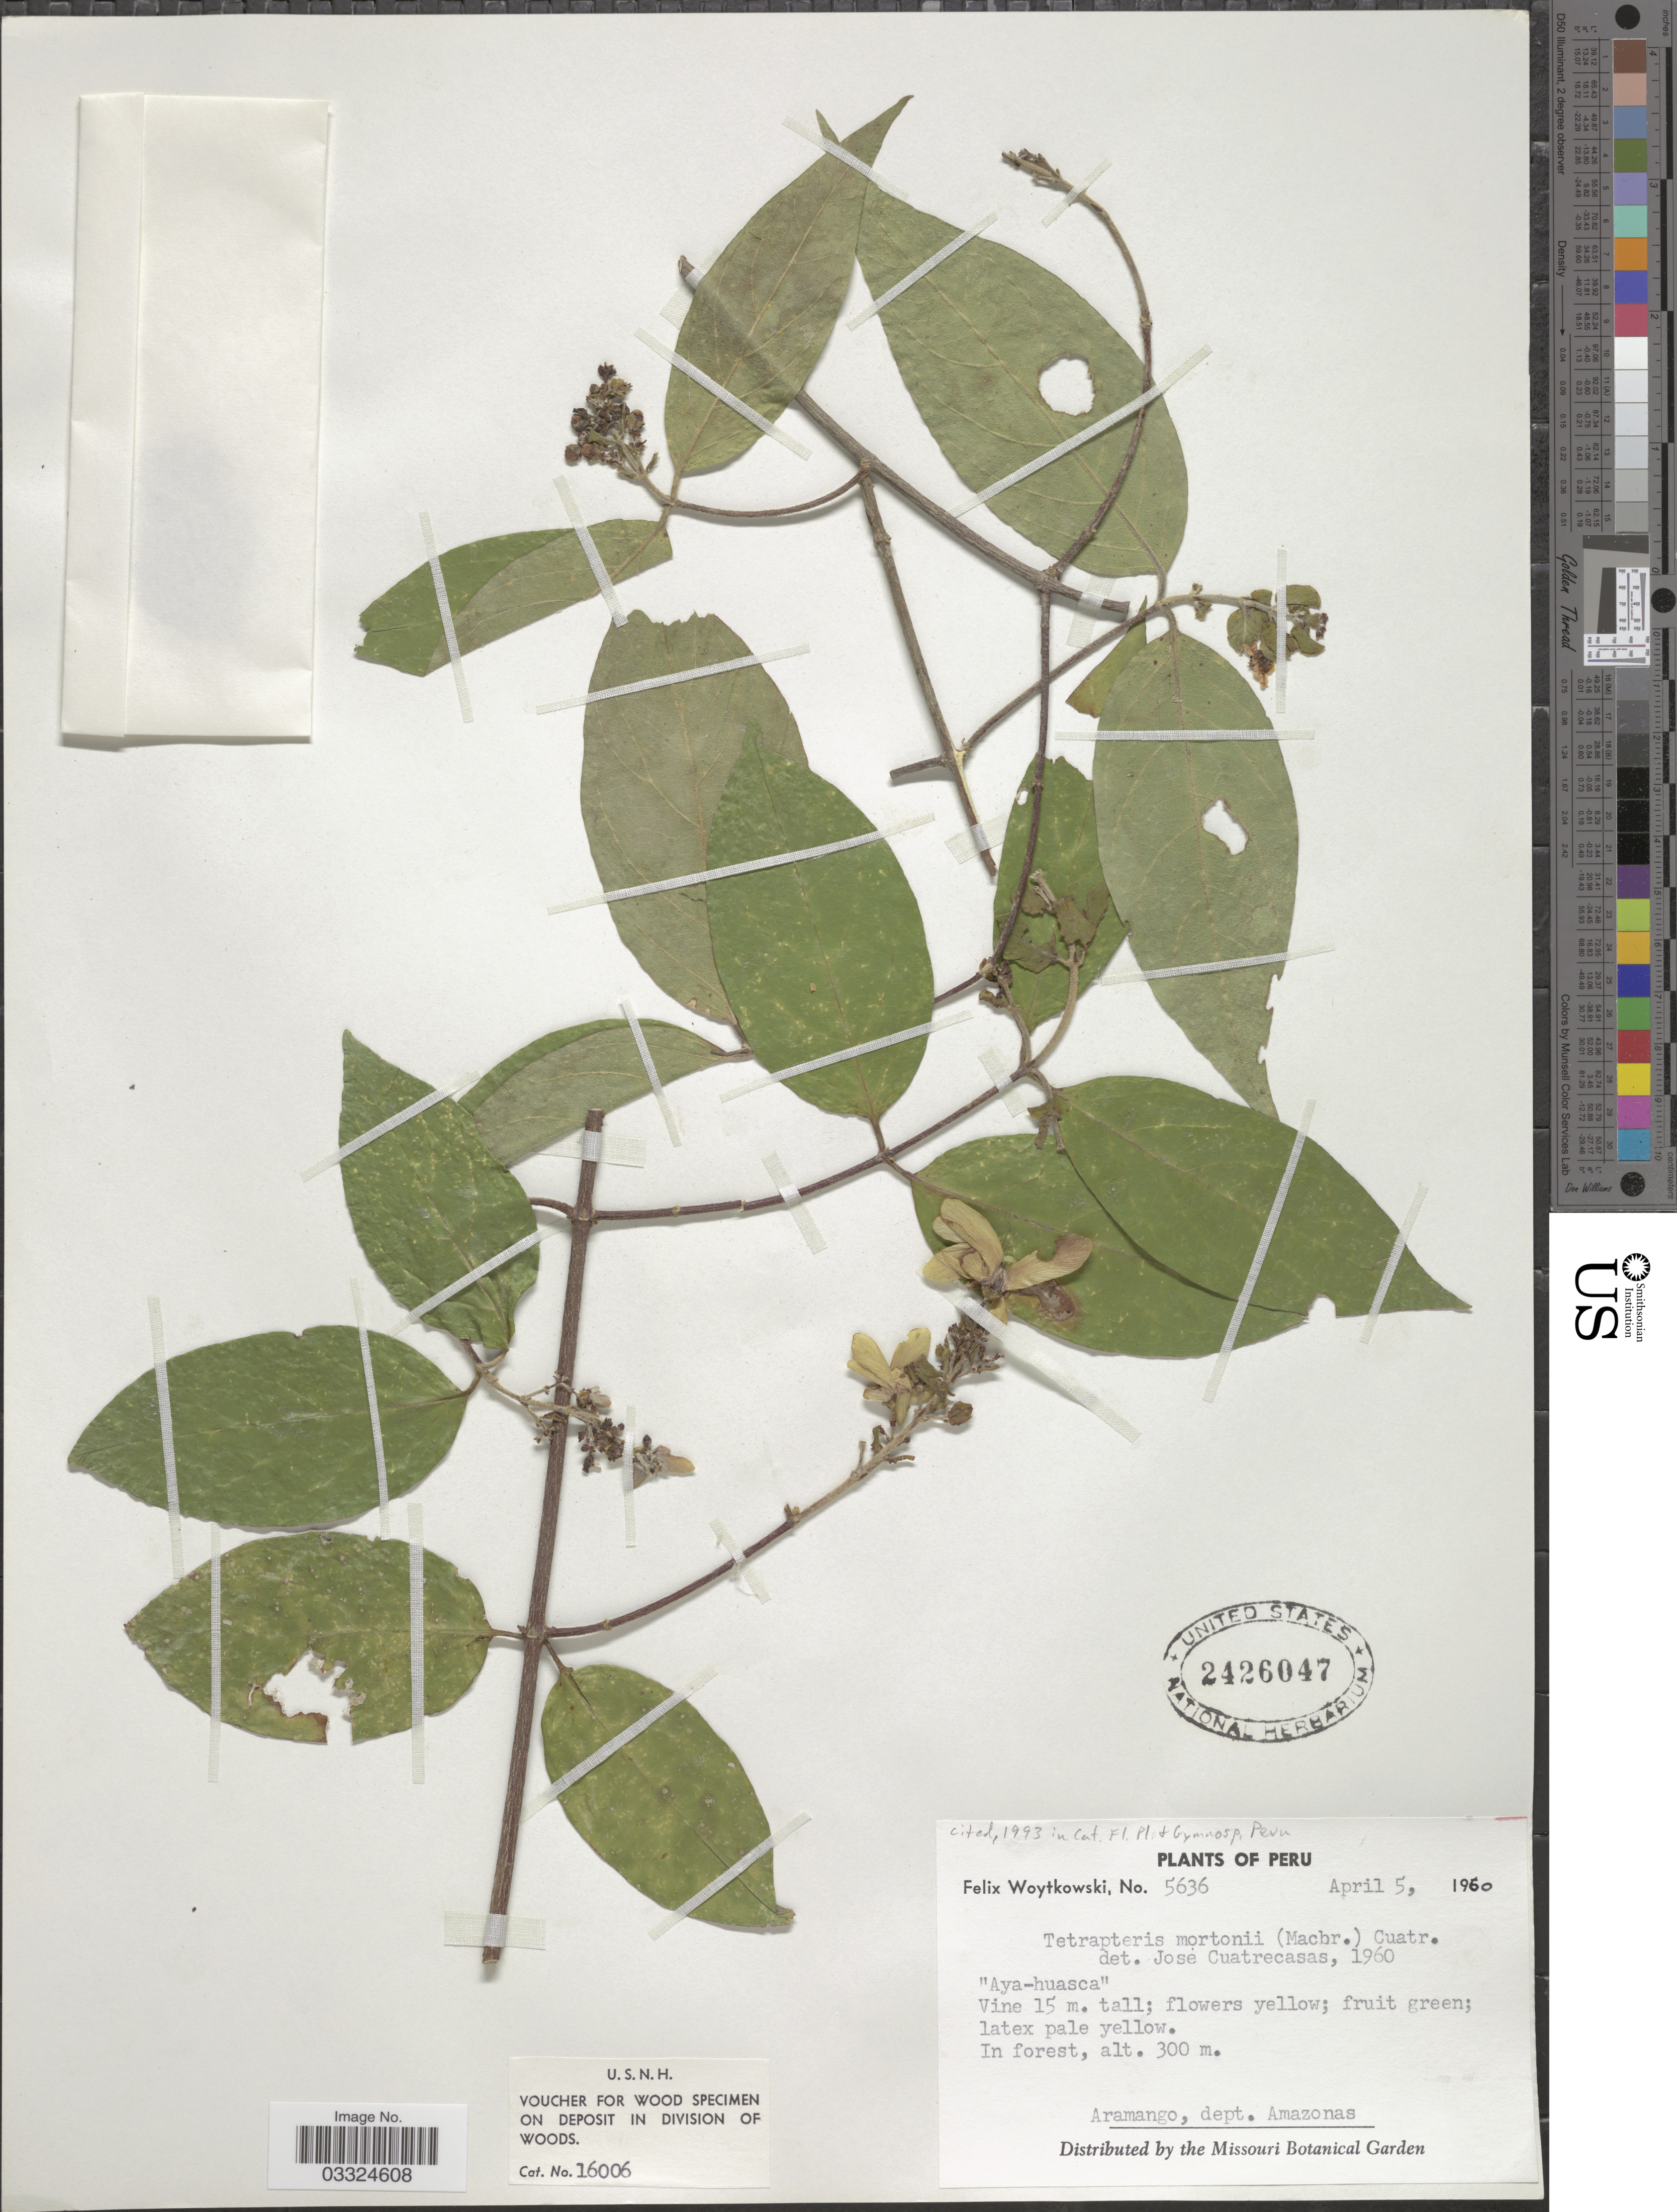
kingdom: Plantae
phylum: Tracheophyta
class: Magnoliopsida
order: Malpighiales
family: Malpighiaceae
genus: Tetrapterys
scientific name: Tetrapterys mortonii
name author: (J.F. Macbr.) Cuatrec.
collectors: F. Woytkowski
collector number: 5636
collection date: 1960-04-05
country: Peru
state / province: Amazonas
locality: Aramango, dept. Amazonas.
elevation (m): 300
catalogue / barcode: US 2426047